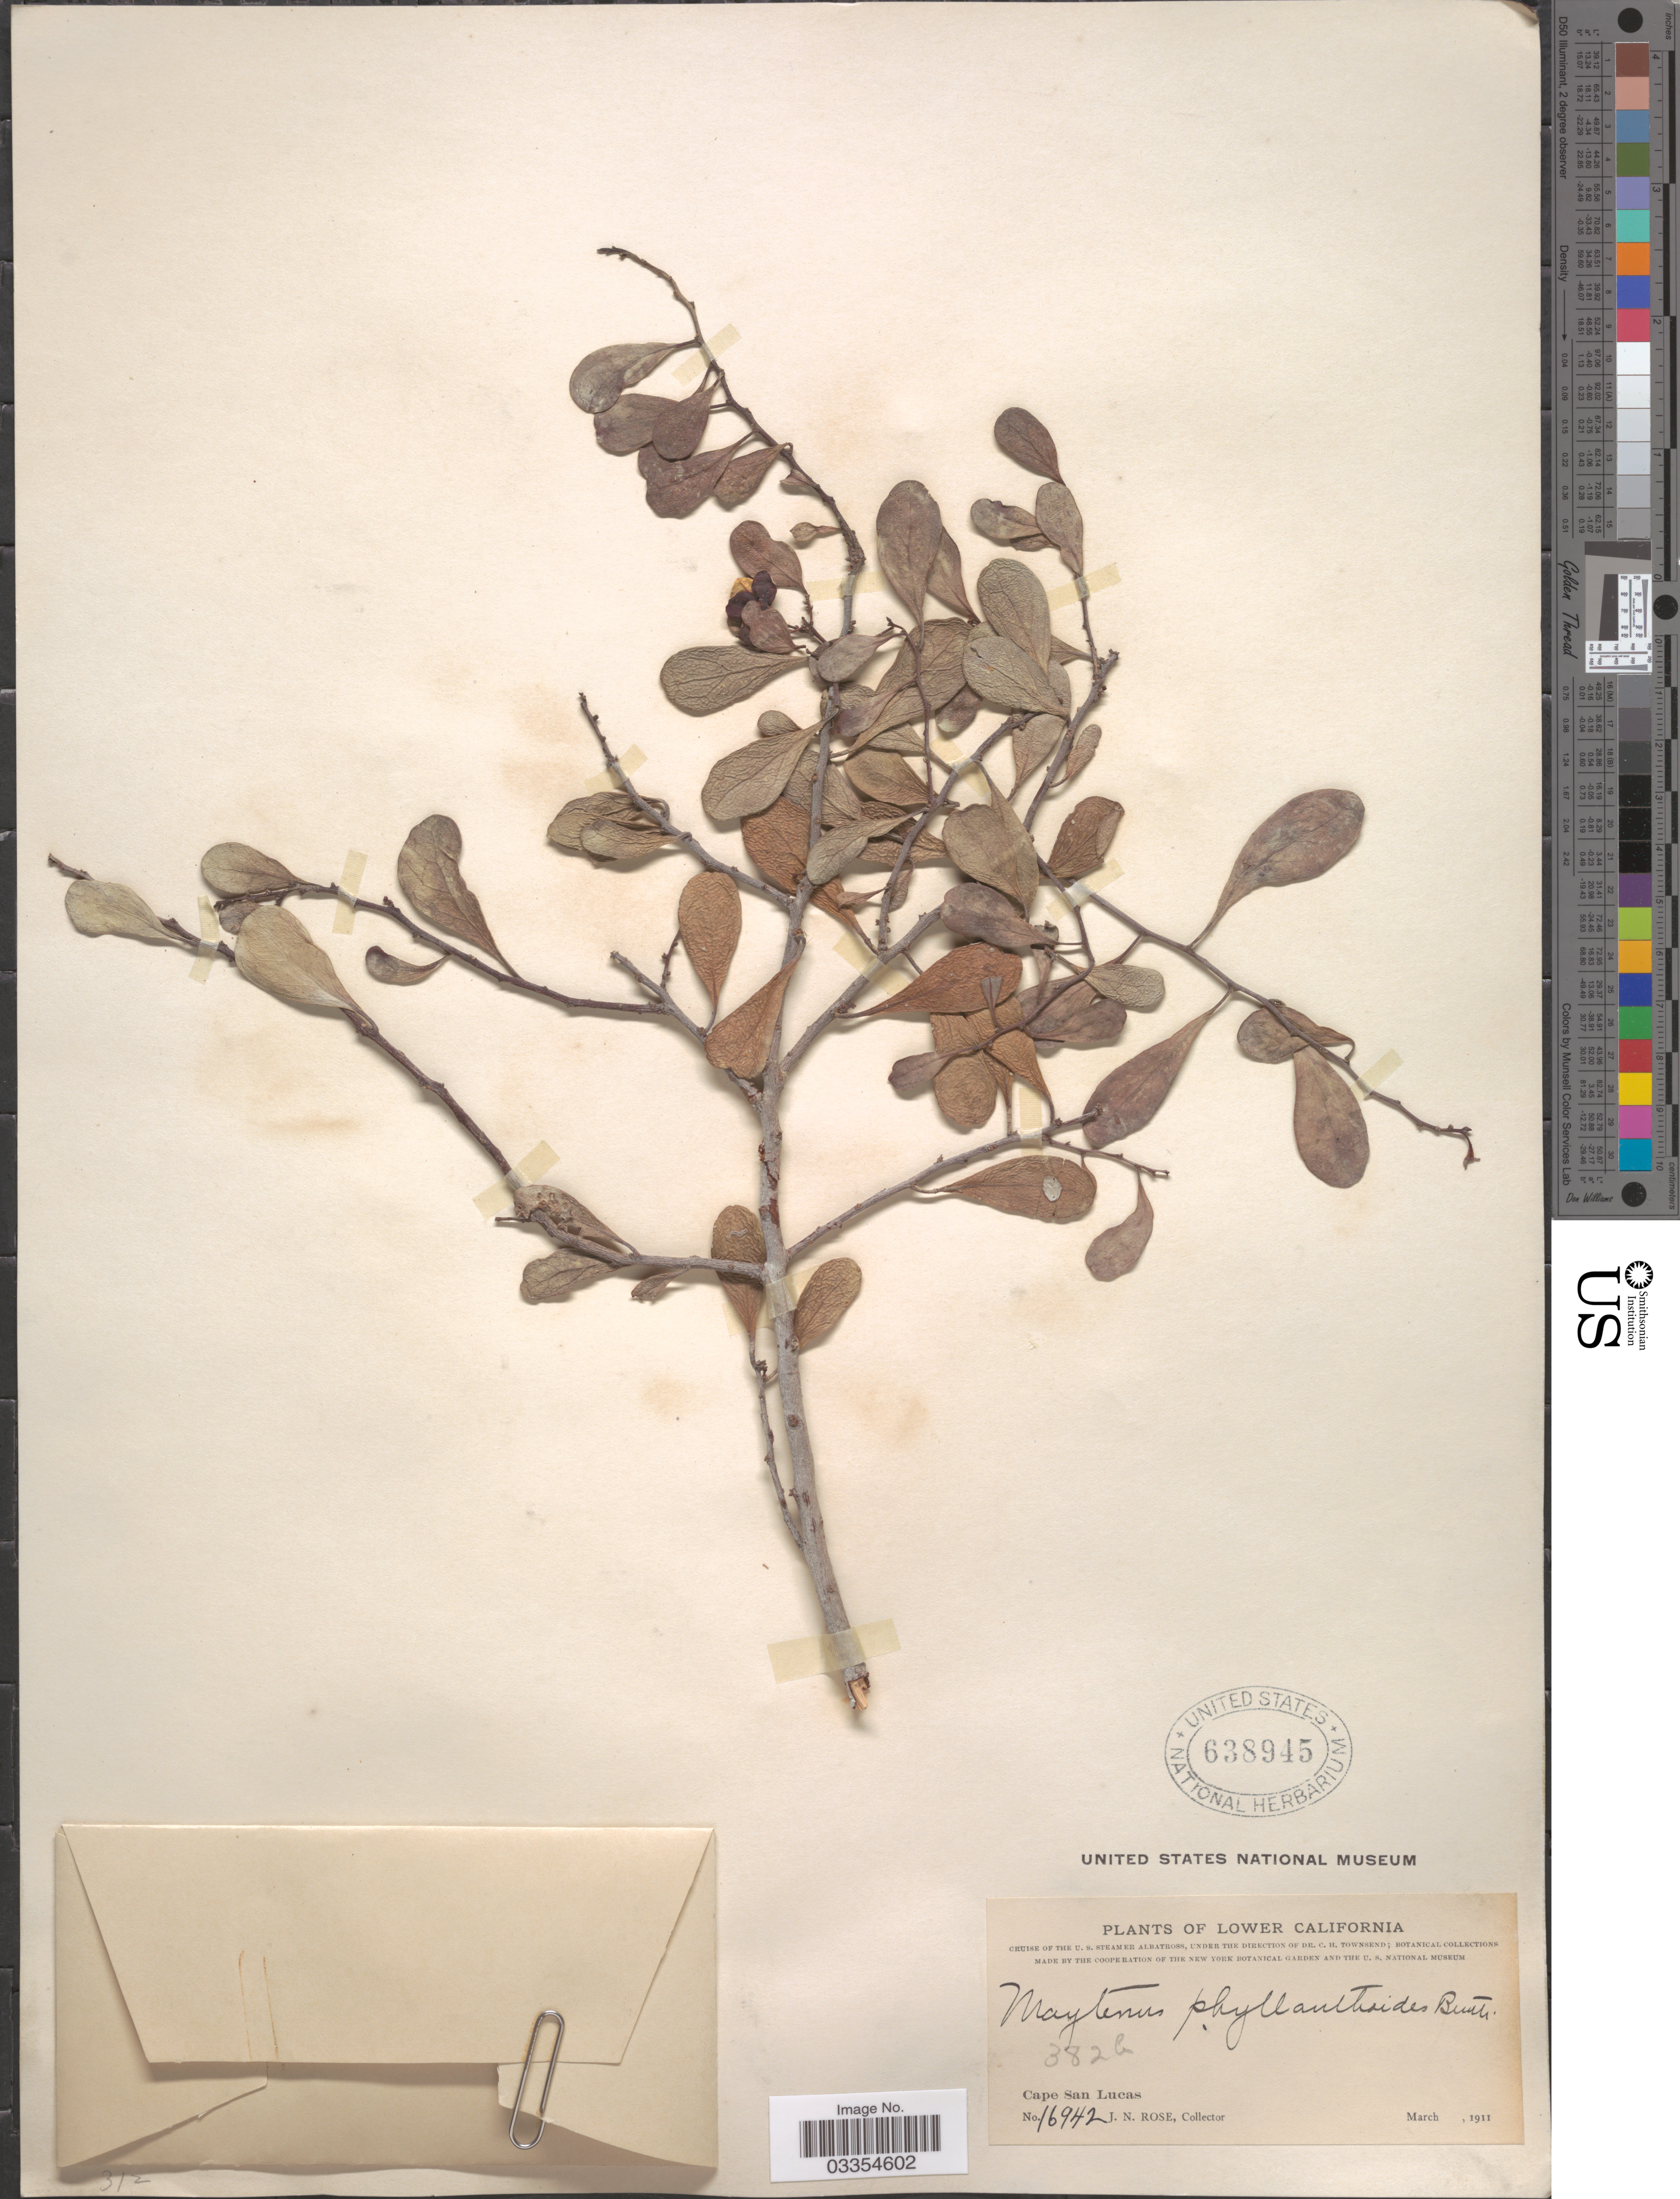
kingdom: Plantae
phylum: Tracheophyta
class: Magnoliopsida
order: Celastrales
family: Celastraceae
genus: Tricerma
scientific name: Tricerma phyllanthoides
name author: (Benth.) Lundell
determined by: Strong, Mark T., (BOT), Smithsonian Institution - National Museum of Natural History (UNITED STATES)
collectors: J. N. Rose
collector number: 16942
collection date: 1911-03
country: Mexico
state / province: Baja California Sur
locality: Lower California, Cape San Lucas.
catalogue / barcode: US 638945